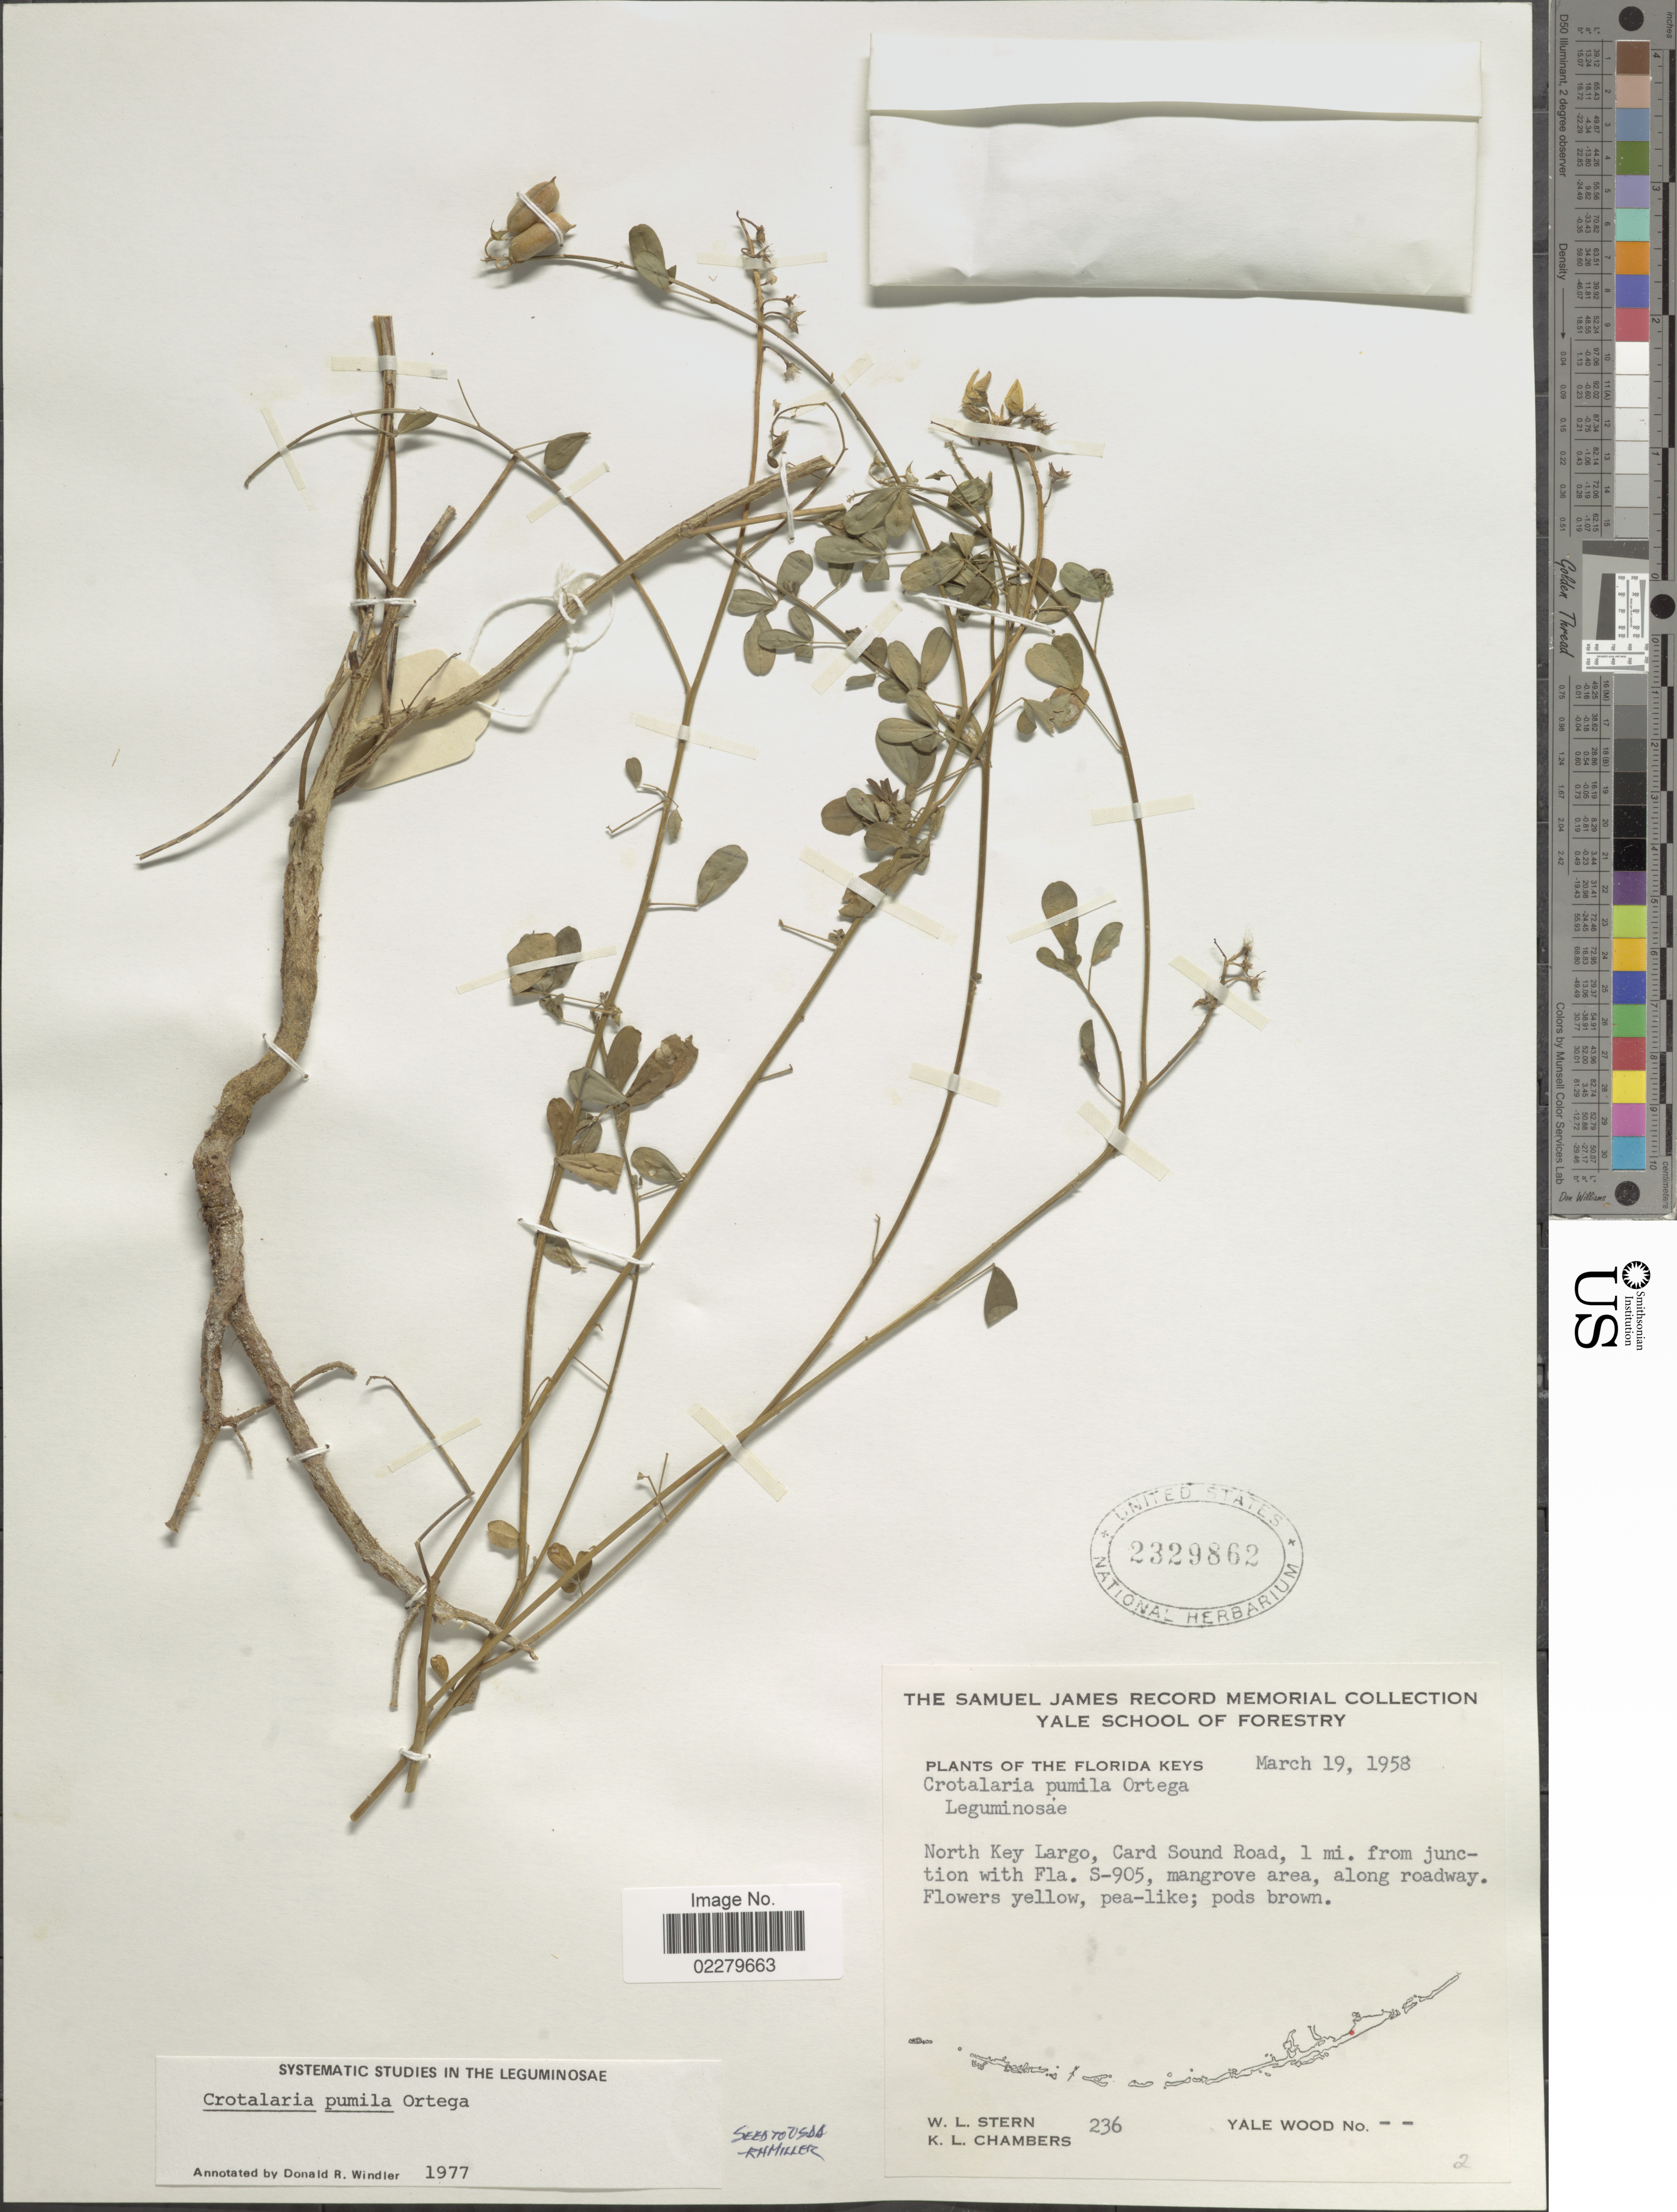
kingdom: Plantae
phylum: Tracheophyta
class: Magnoliopsida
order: Fabales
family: Fabaceae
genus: Crotalaria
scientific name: Crotalaria pumila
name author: Ortega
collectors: W. L. Stern & K. Chambers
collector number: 236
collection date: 1958-03-19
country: United States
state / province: Florida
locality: Florida Keys. North Key Largo, Card Sound Road, 1 mi. from junction with Fla.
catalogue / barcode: US 2329862